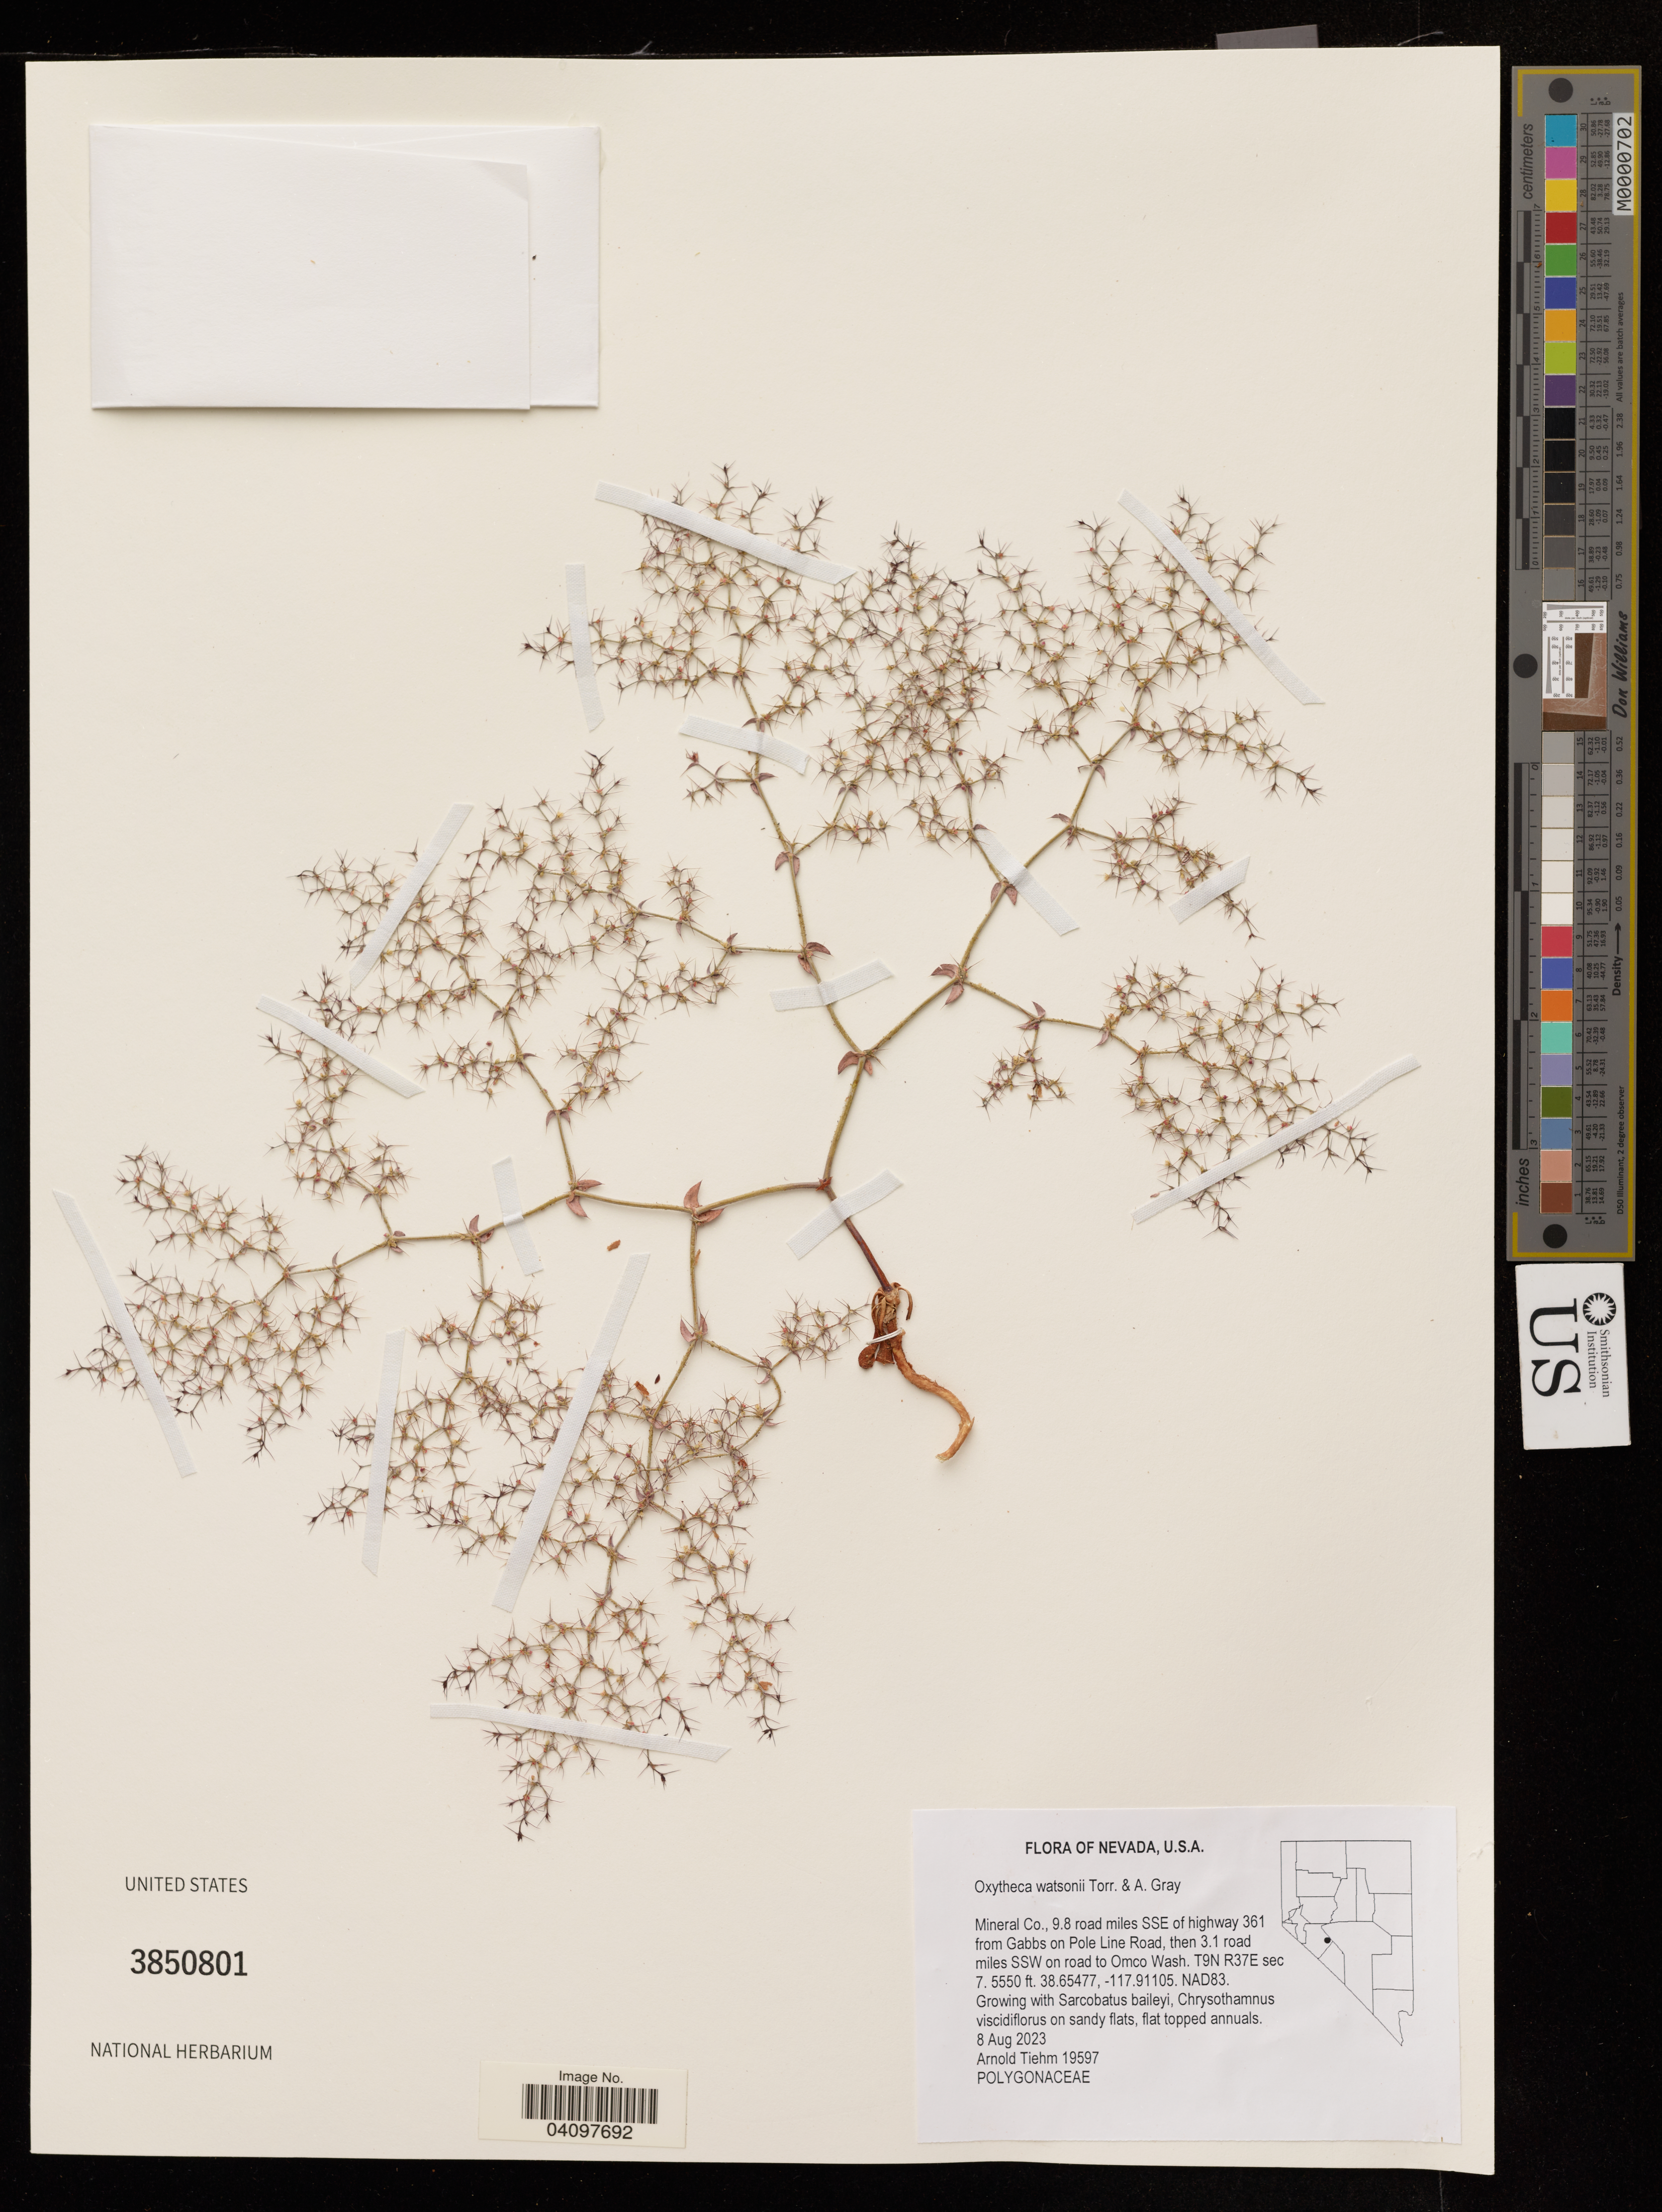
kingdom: Plantae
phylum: Tracheophyta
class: Magnoliopsida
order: Caryophyllales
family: Polygonaceae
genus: Oxytheca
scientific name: Oxytheca watsonii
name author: Torr. & A. Gray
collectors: J. Nachlinger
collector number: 19597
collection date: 2023-08-08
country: United States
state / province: Nevada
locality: Mineral Co., 9.8 road miles SSE of highway 361 from Gabbs on Pole Line Road, then 3.1 road miles SSW on road to Omco Wash. T9N R37E sec. NAD83.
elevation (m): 23028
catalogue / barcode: US 3850801